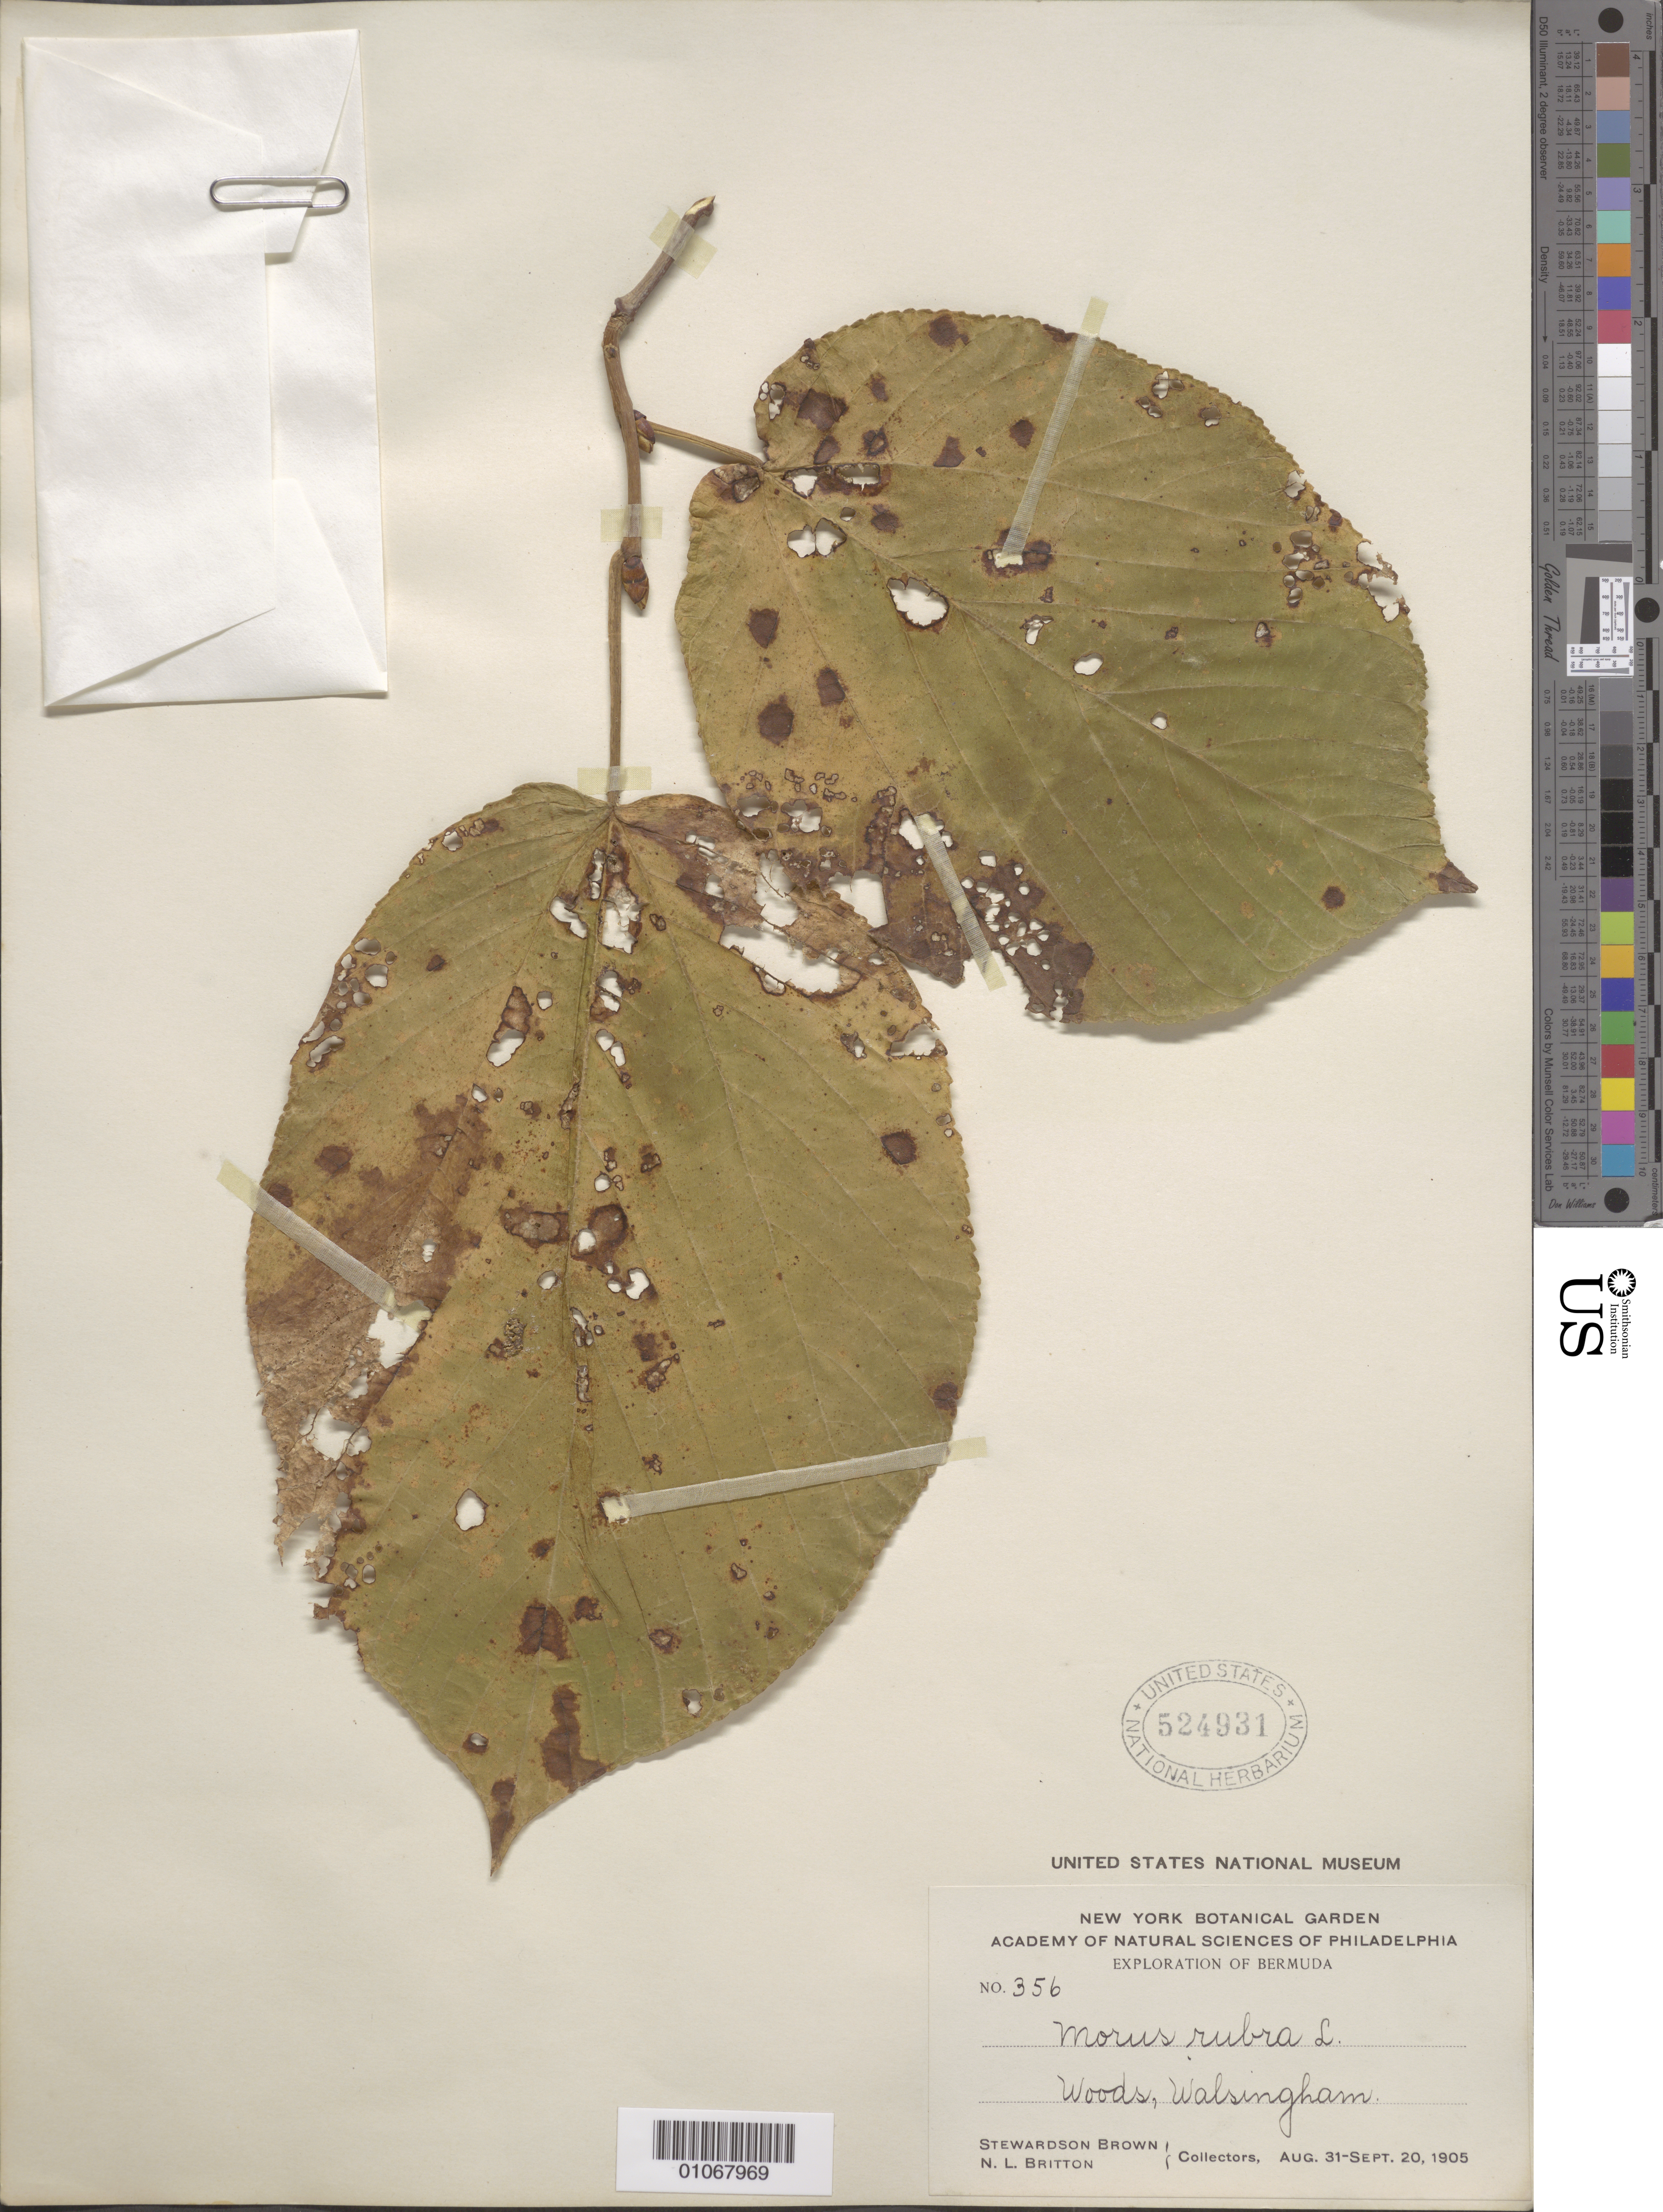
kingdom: Plantae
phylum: Tracheophyta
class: Magnoliopsida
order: Rosales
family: Moraceae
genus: Morus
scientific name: Morus rubra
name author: L.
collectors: S. Brown & N. Britton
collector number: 356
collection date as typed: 31 Aug 1905 to 20 Sep 1905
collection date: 1905-08-31/1905-09-20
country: Bermuda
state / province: Hamilton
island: Bermuda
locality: Walsingham, Woods.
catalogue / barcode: US 524931